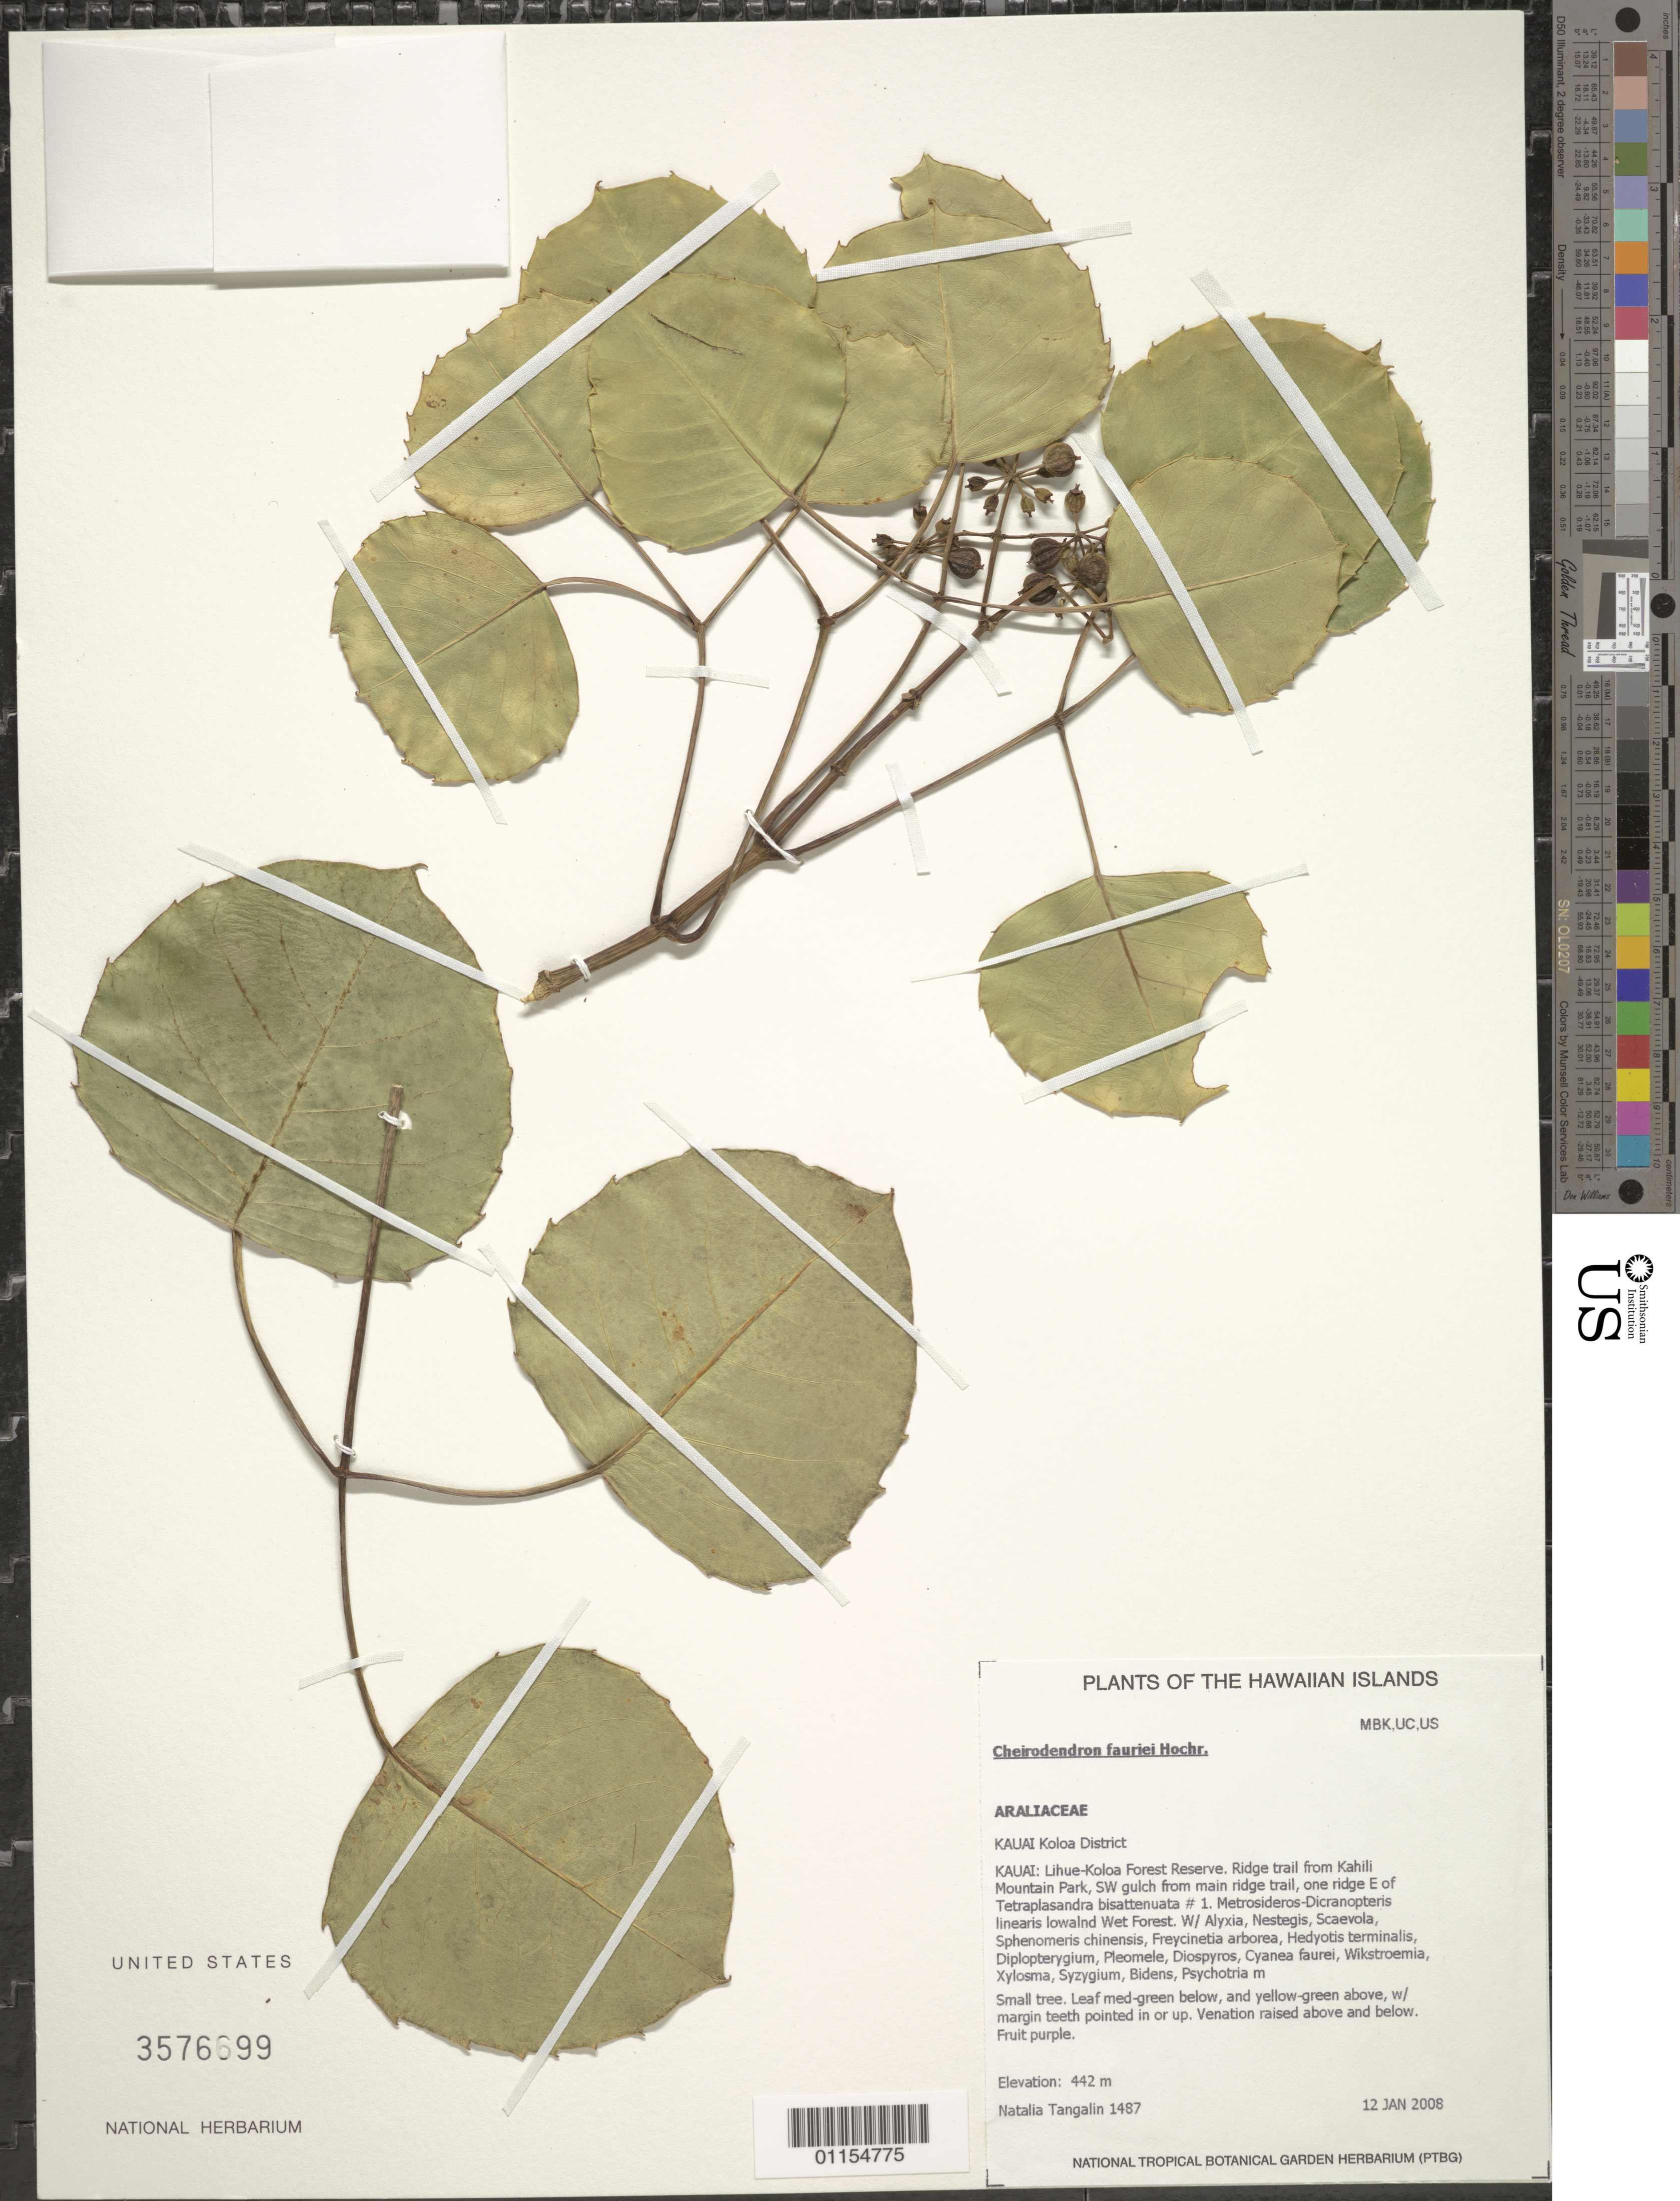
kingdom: Plantae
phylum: Tracheophyta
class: Magnoliopsida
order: Apiales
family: Araliaceae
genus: Cheirodendron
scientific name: Cheirodendron fauriei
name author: Hochr.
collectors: N. Tangalin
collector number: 1487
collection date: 2008-01-12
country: United States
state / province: Hawaii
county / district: Kauai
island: Kaua'i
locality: Koloa District, Lihue-Koloa Forest Reserve, ridge trail from Kahili Mountain Park, gulch SW from main ridge trail.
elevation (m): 442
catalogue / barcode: US 3576699